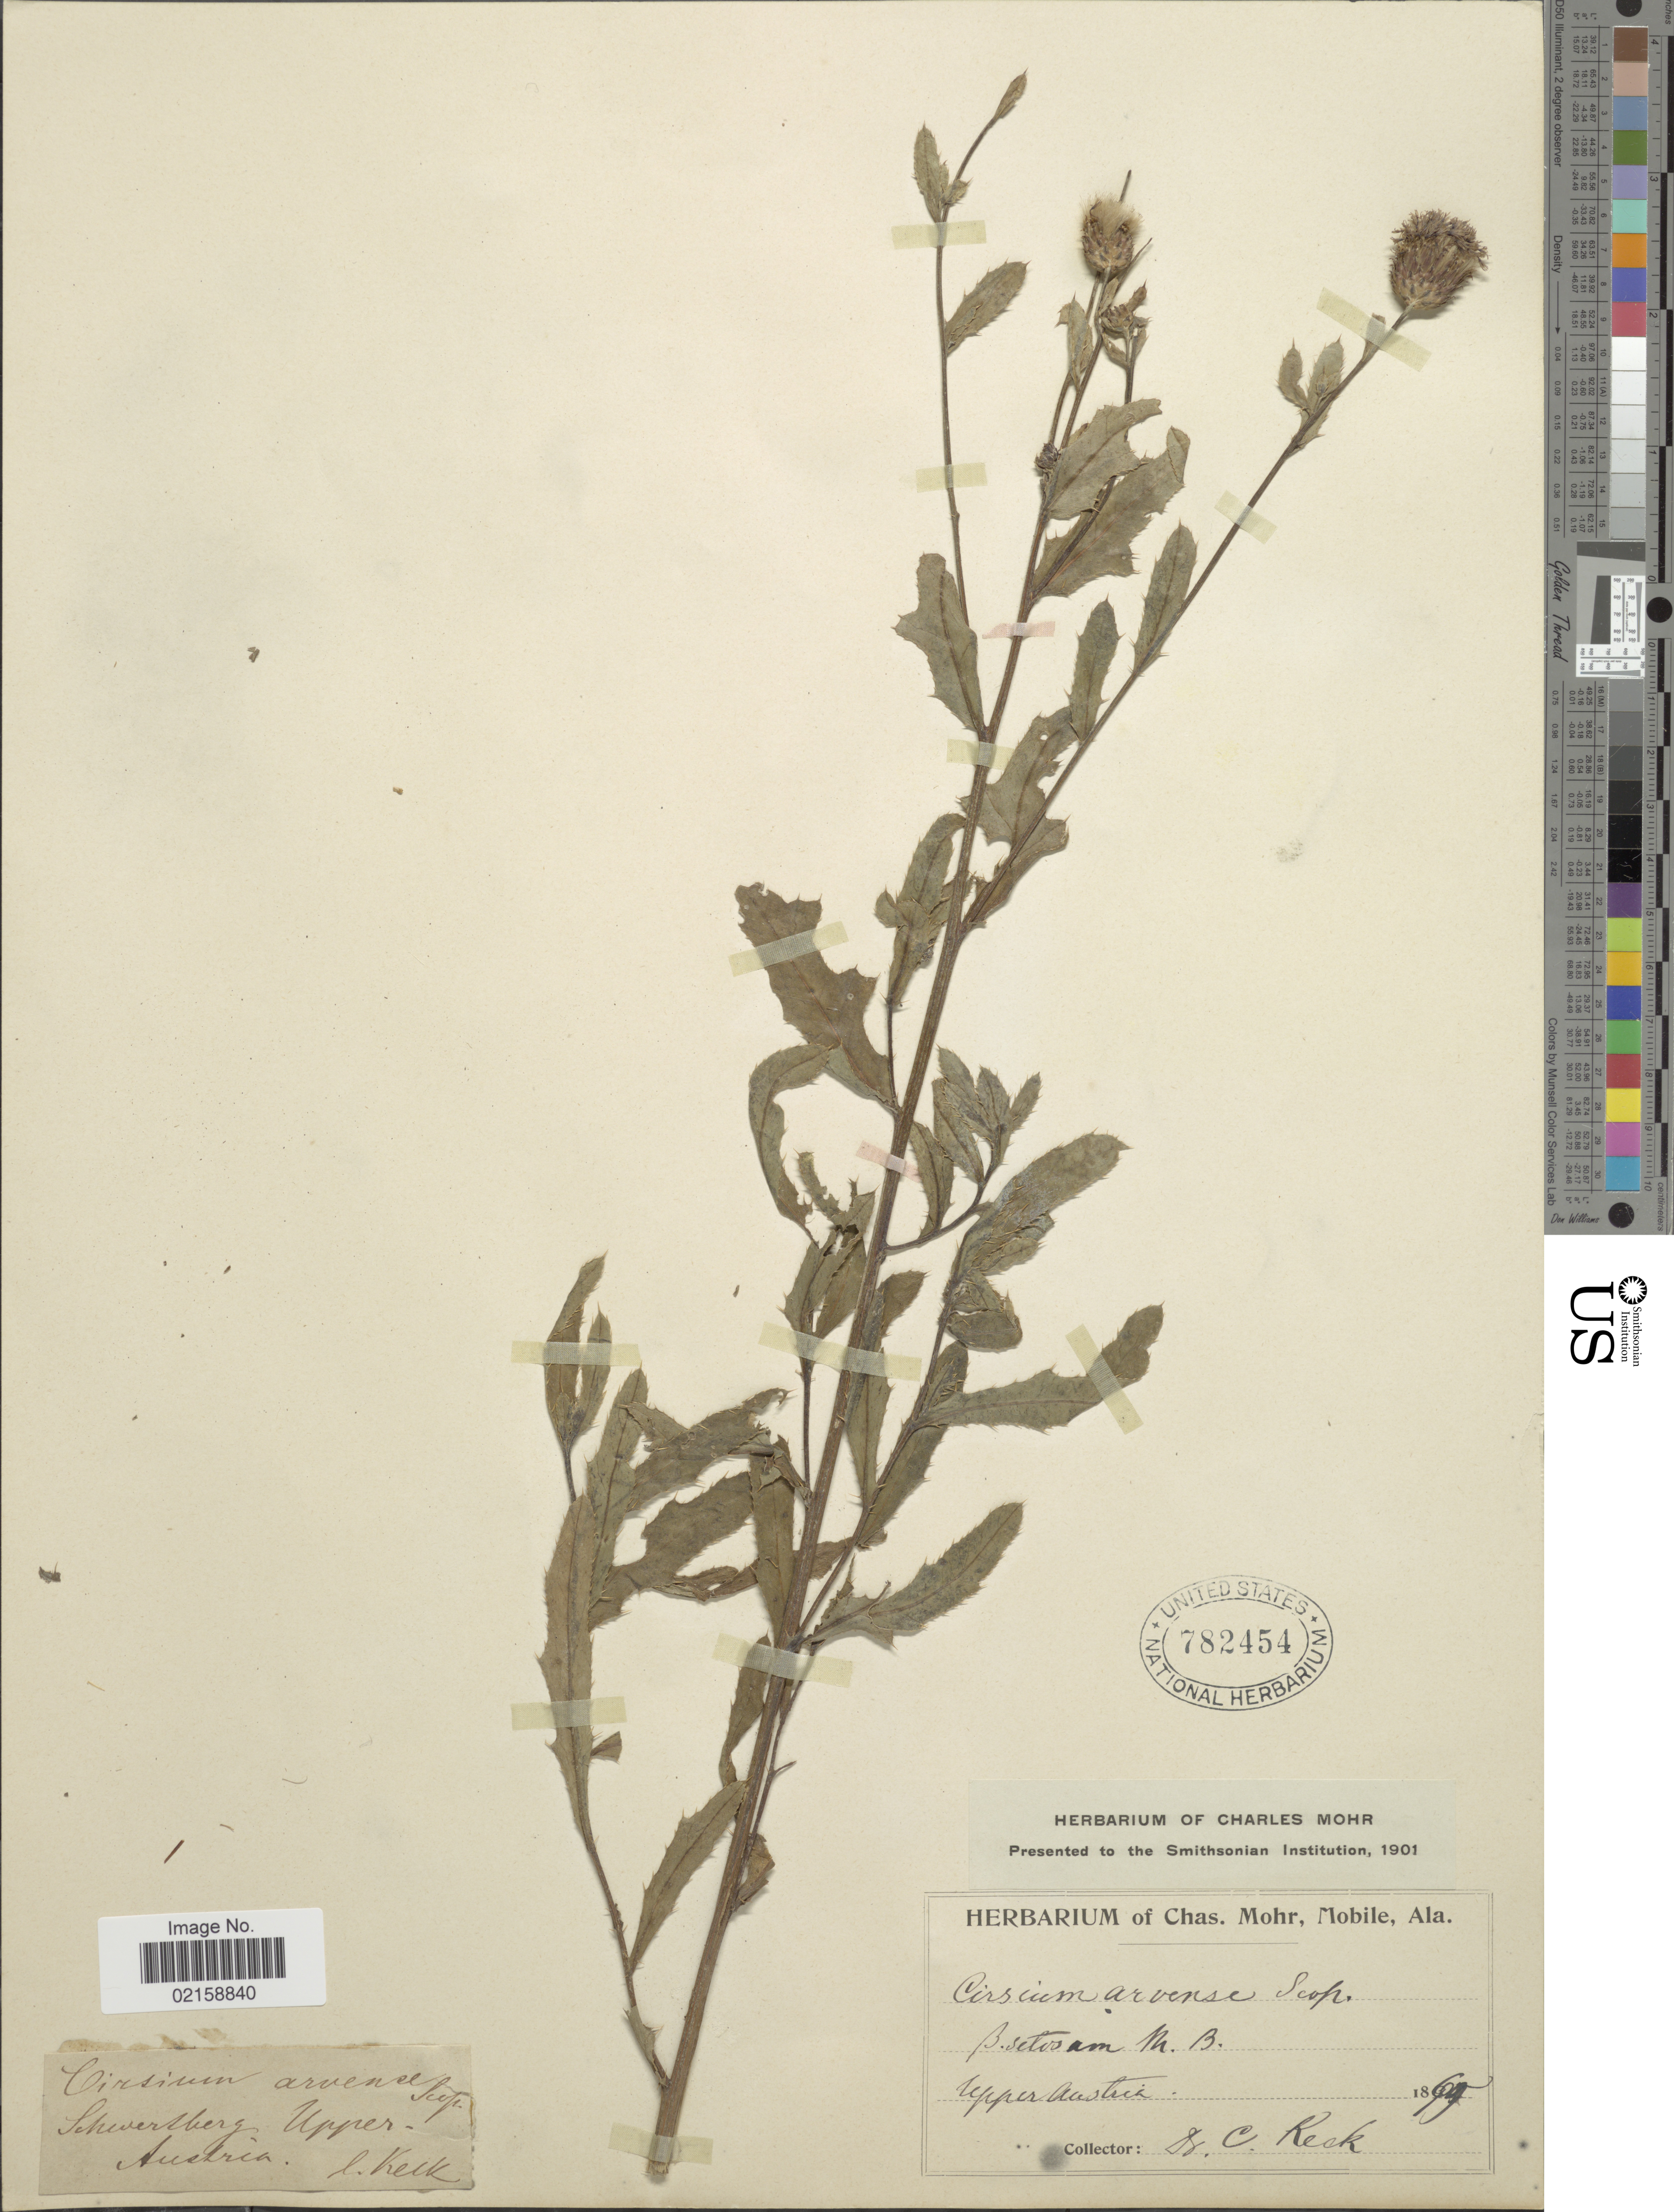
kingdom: Plantae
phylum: Tracheophyta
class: Magnoliopsida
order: Asterales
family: Asteraceae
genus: Cirsium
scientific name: Cirsium arvense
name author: (L.) Scop.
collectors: S. Reck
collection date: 1849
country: Austria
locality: Schwertberg, Upper-Austria.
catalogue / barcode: US 782454